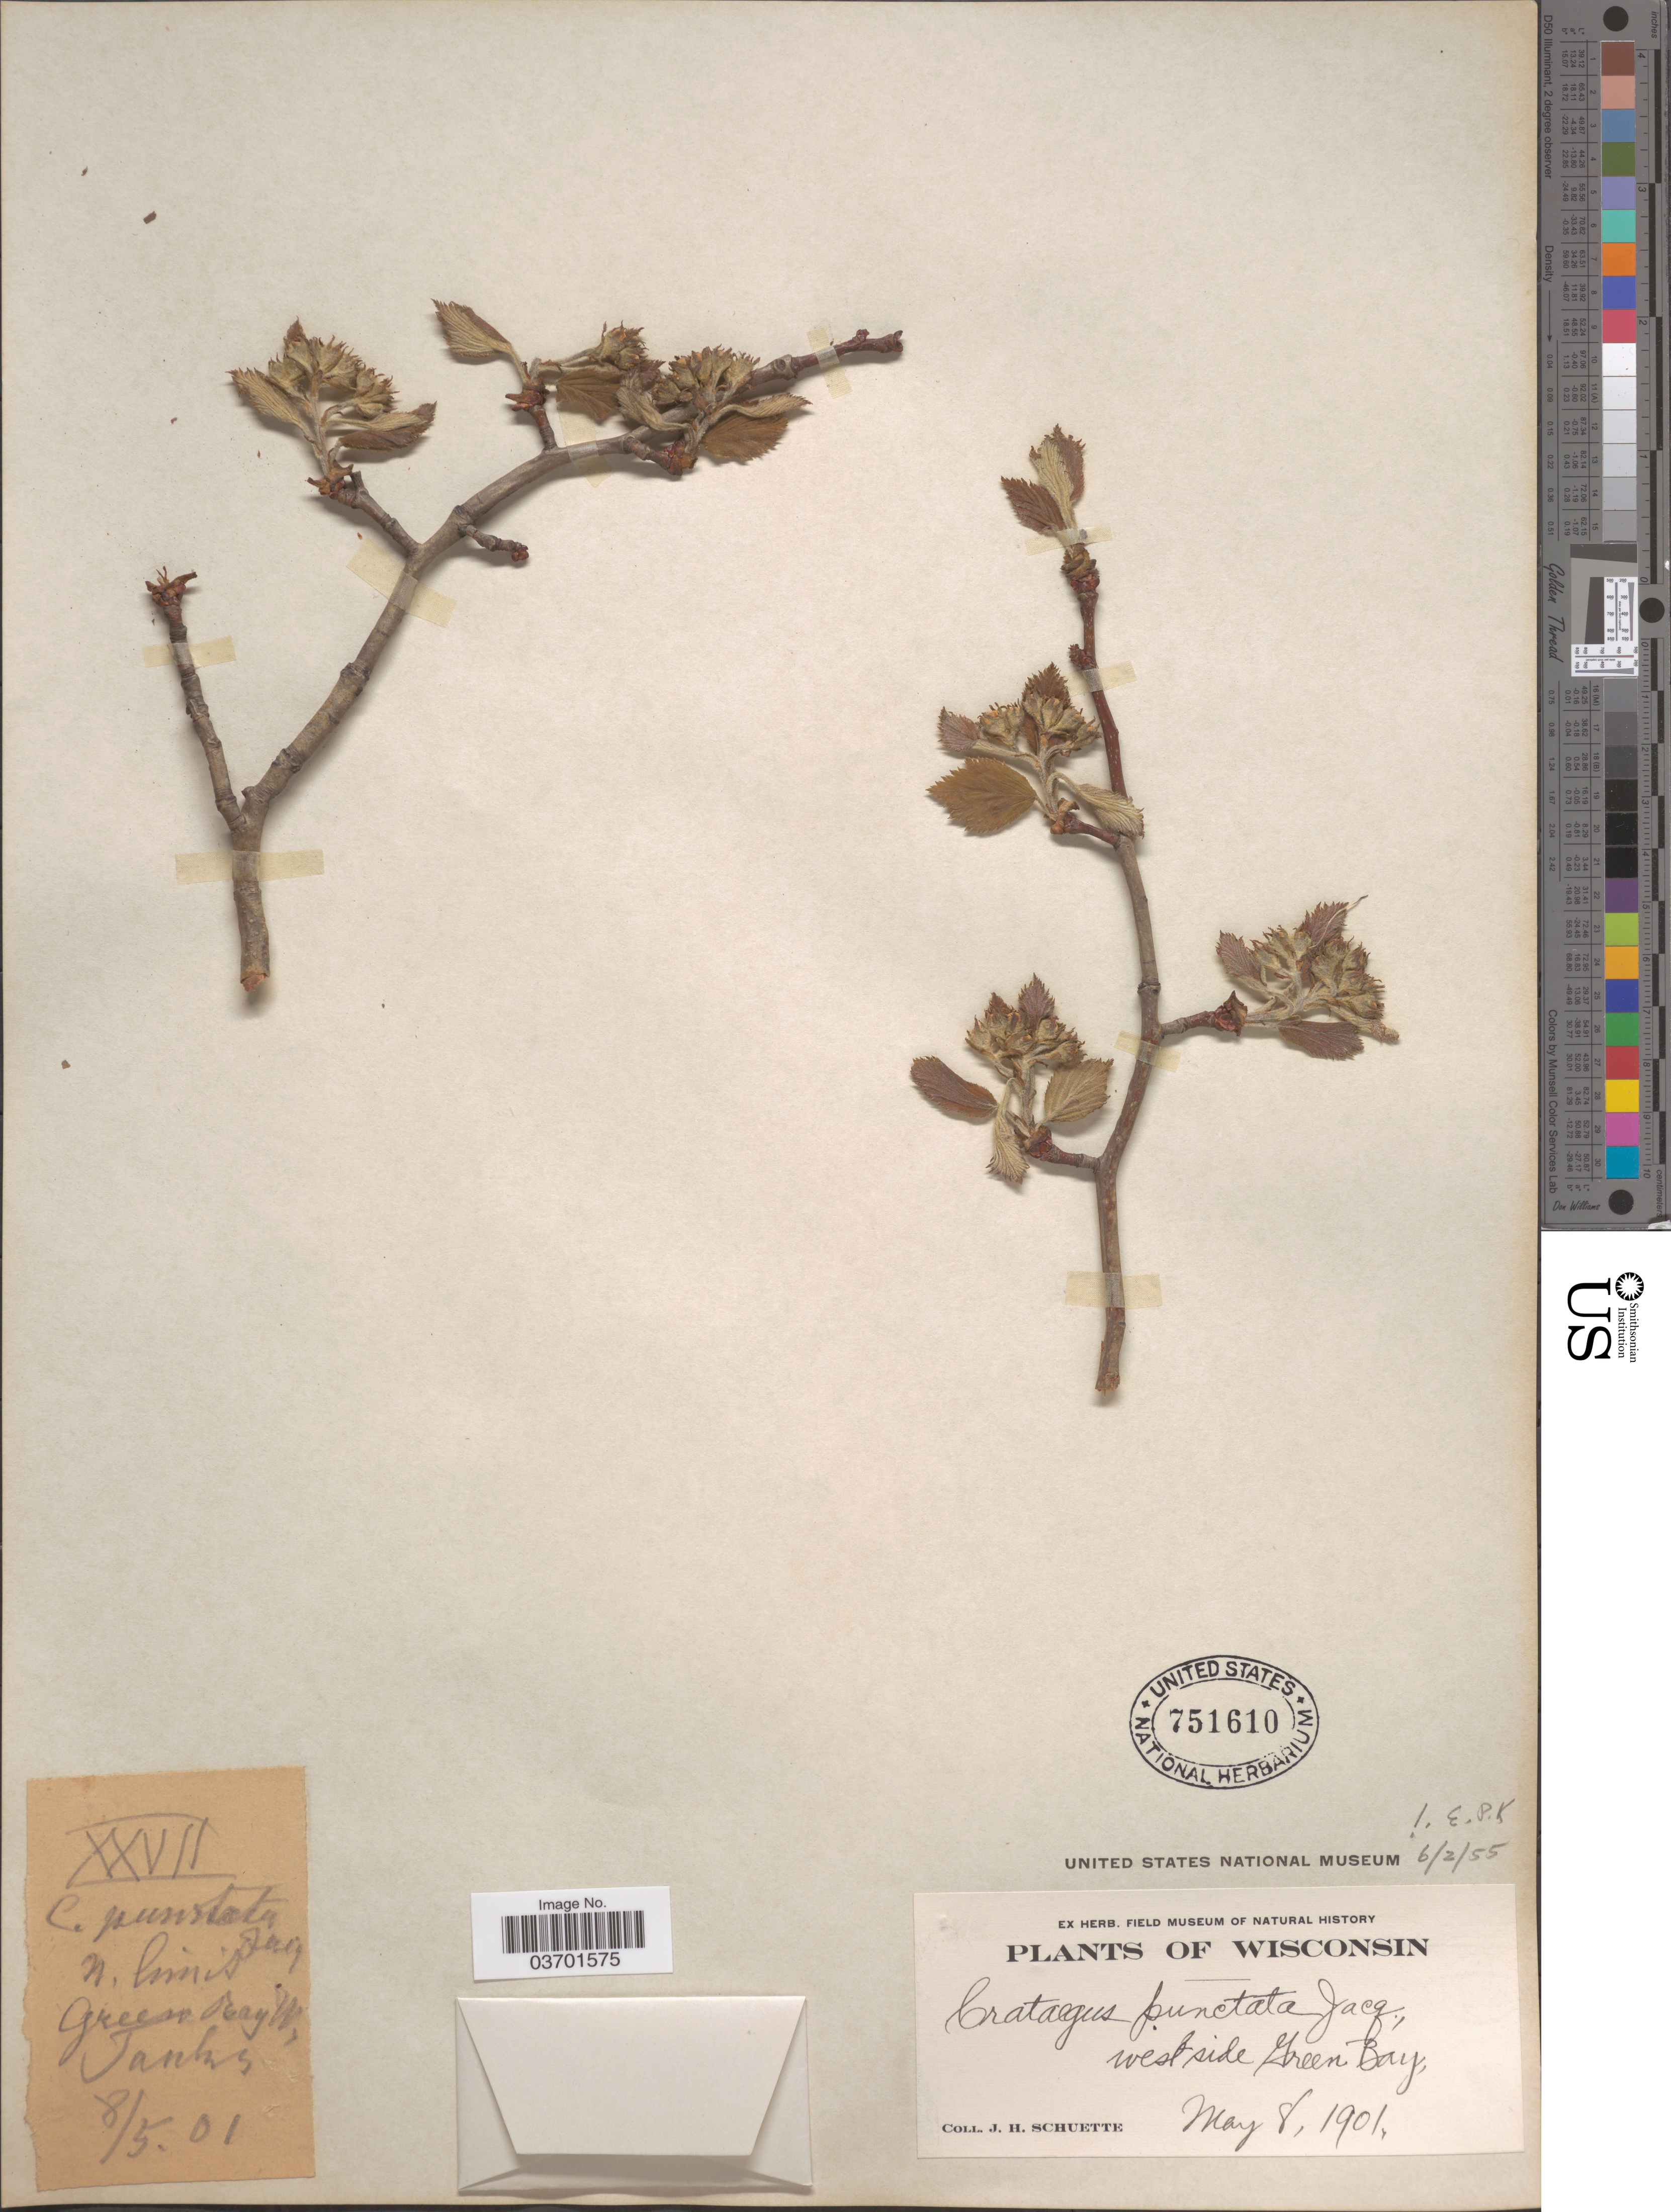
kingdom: Plantae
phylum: Tracheophyta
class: Magnoliopsida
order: Rosales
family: Rosaceae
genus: Crataegus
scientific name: Crataegus punctata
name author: Jacq.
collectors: J. H. Schuette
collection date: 1901-05-08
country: United States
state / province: Wisconsin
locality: West side Green Bay.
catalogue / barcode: US 751610